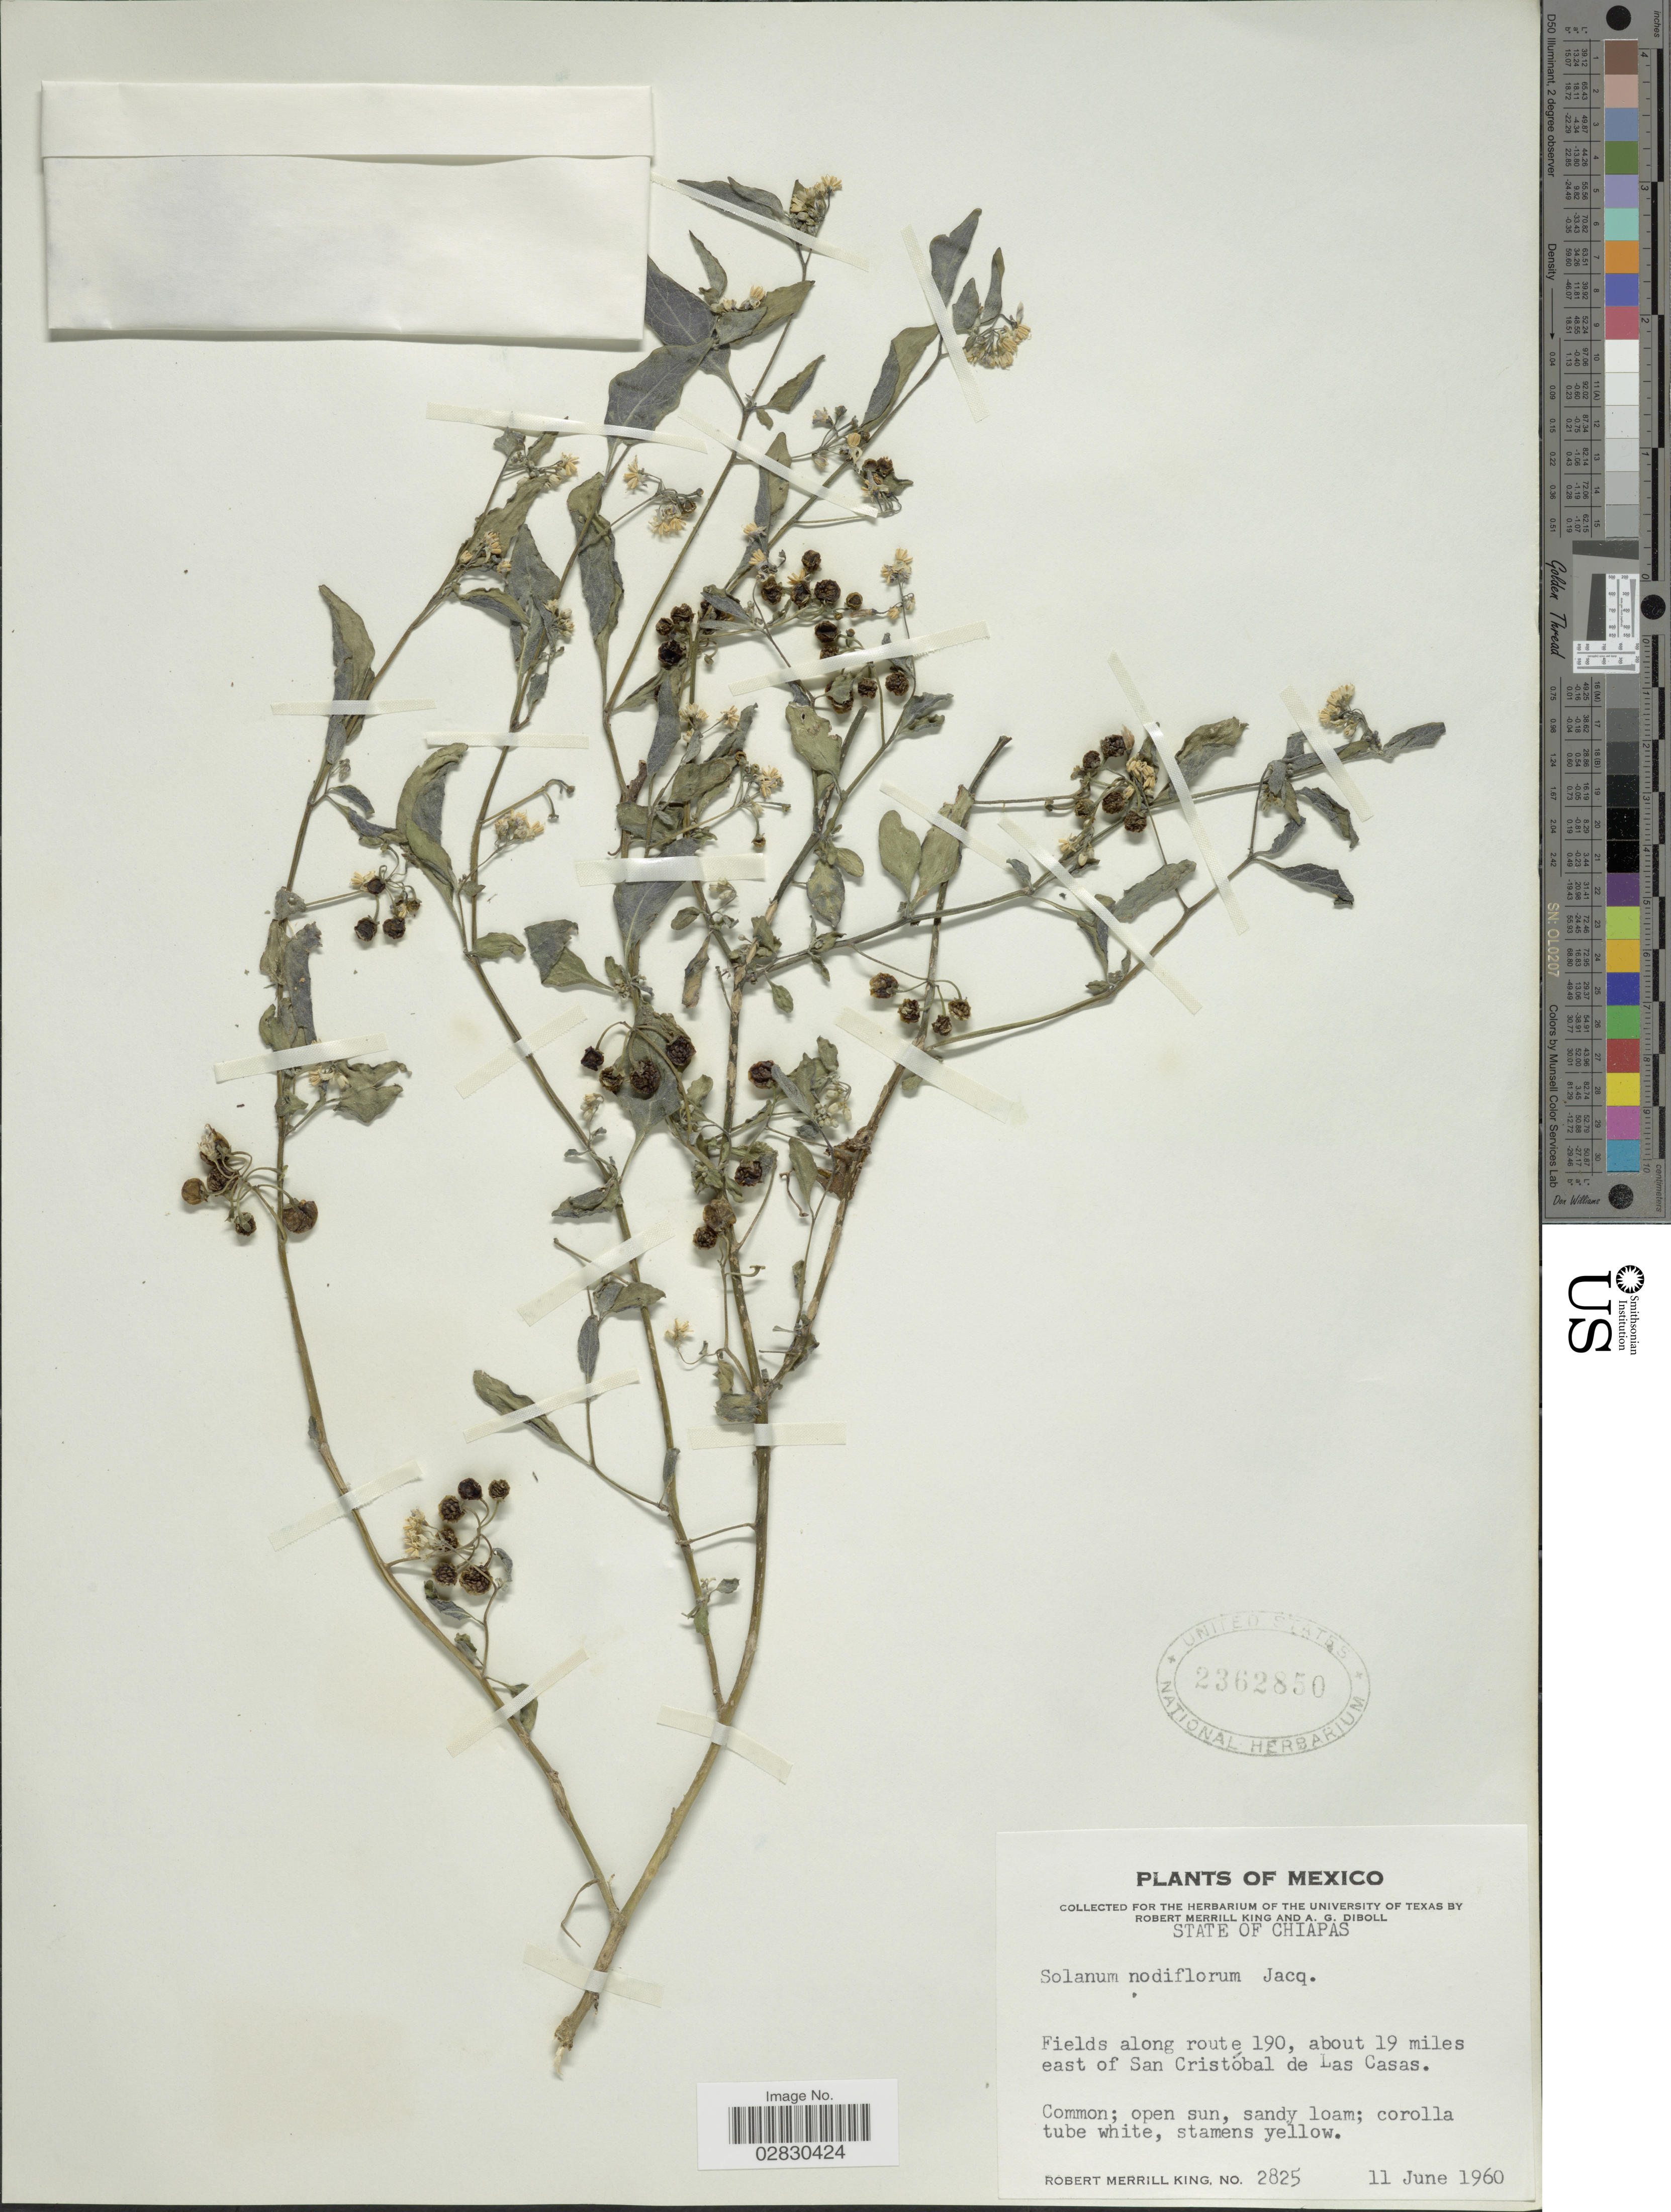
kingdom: Plantae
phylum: Tracheophyta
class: Magnoliopsida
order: Solanales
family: Solanaceae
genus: Solanum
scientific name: Solanum nigrescens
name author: M. Martens & Galeotti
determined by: Knapp, S. D.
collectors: R. M. King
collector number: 2825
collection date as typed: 11 Jun 1960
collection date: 1960-06-11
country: Mexico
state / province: Chiapas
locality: Along route 190 about 19 mi E of San Cristobal de las Casas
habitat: sandy loam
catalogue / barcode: US 2362850